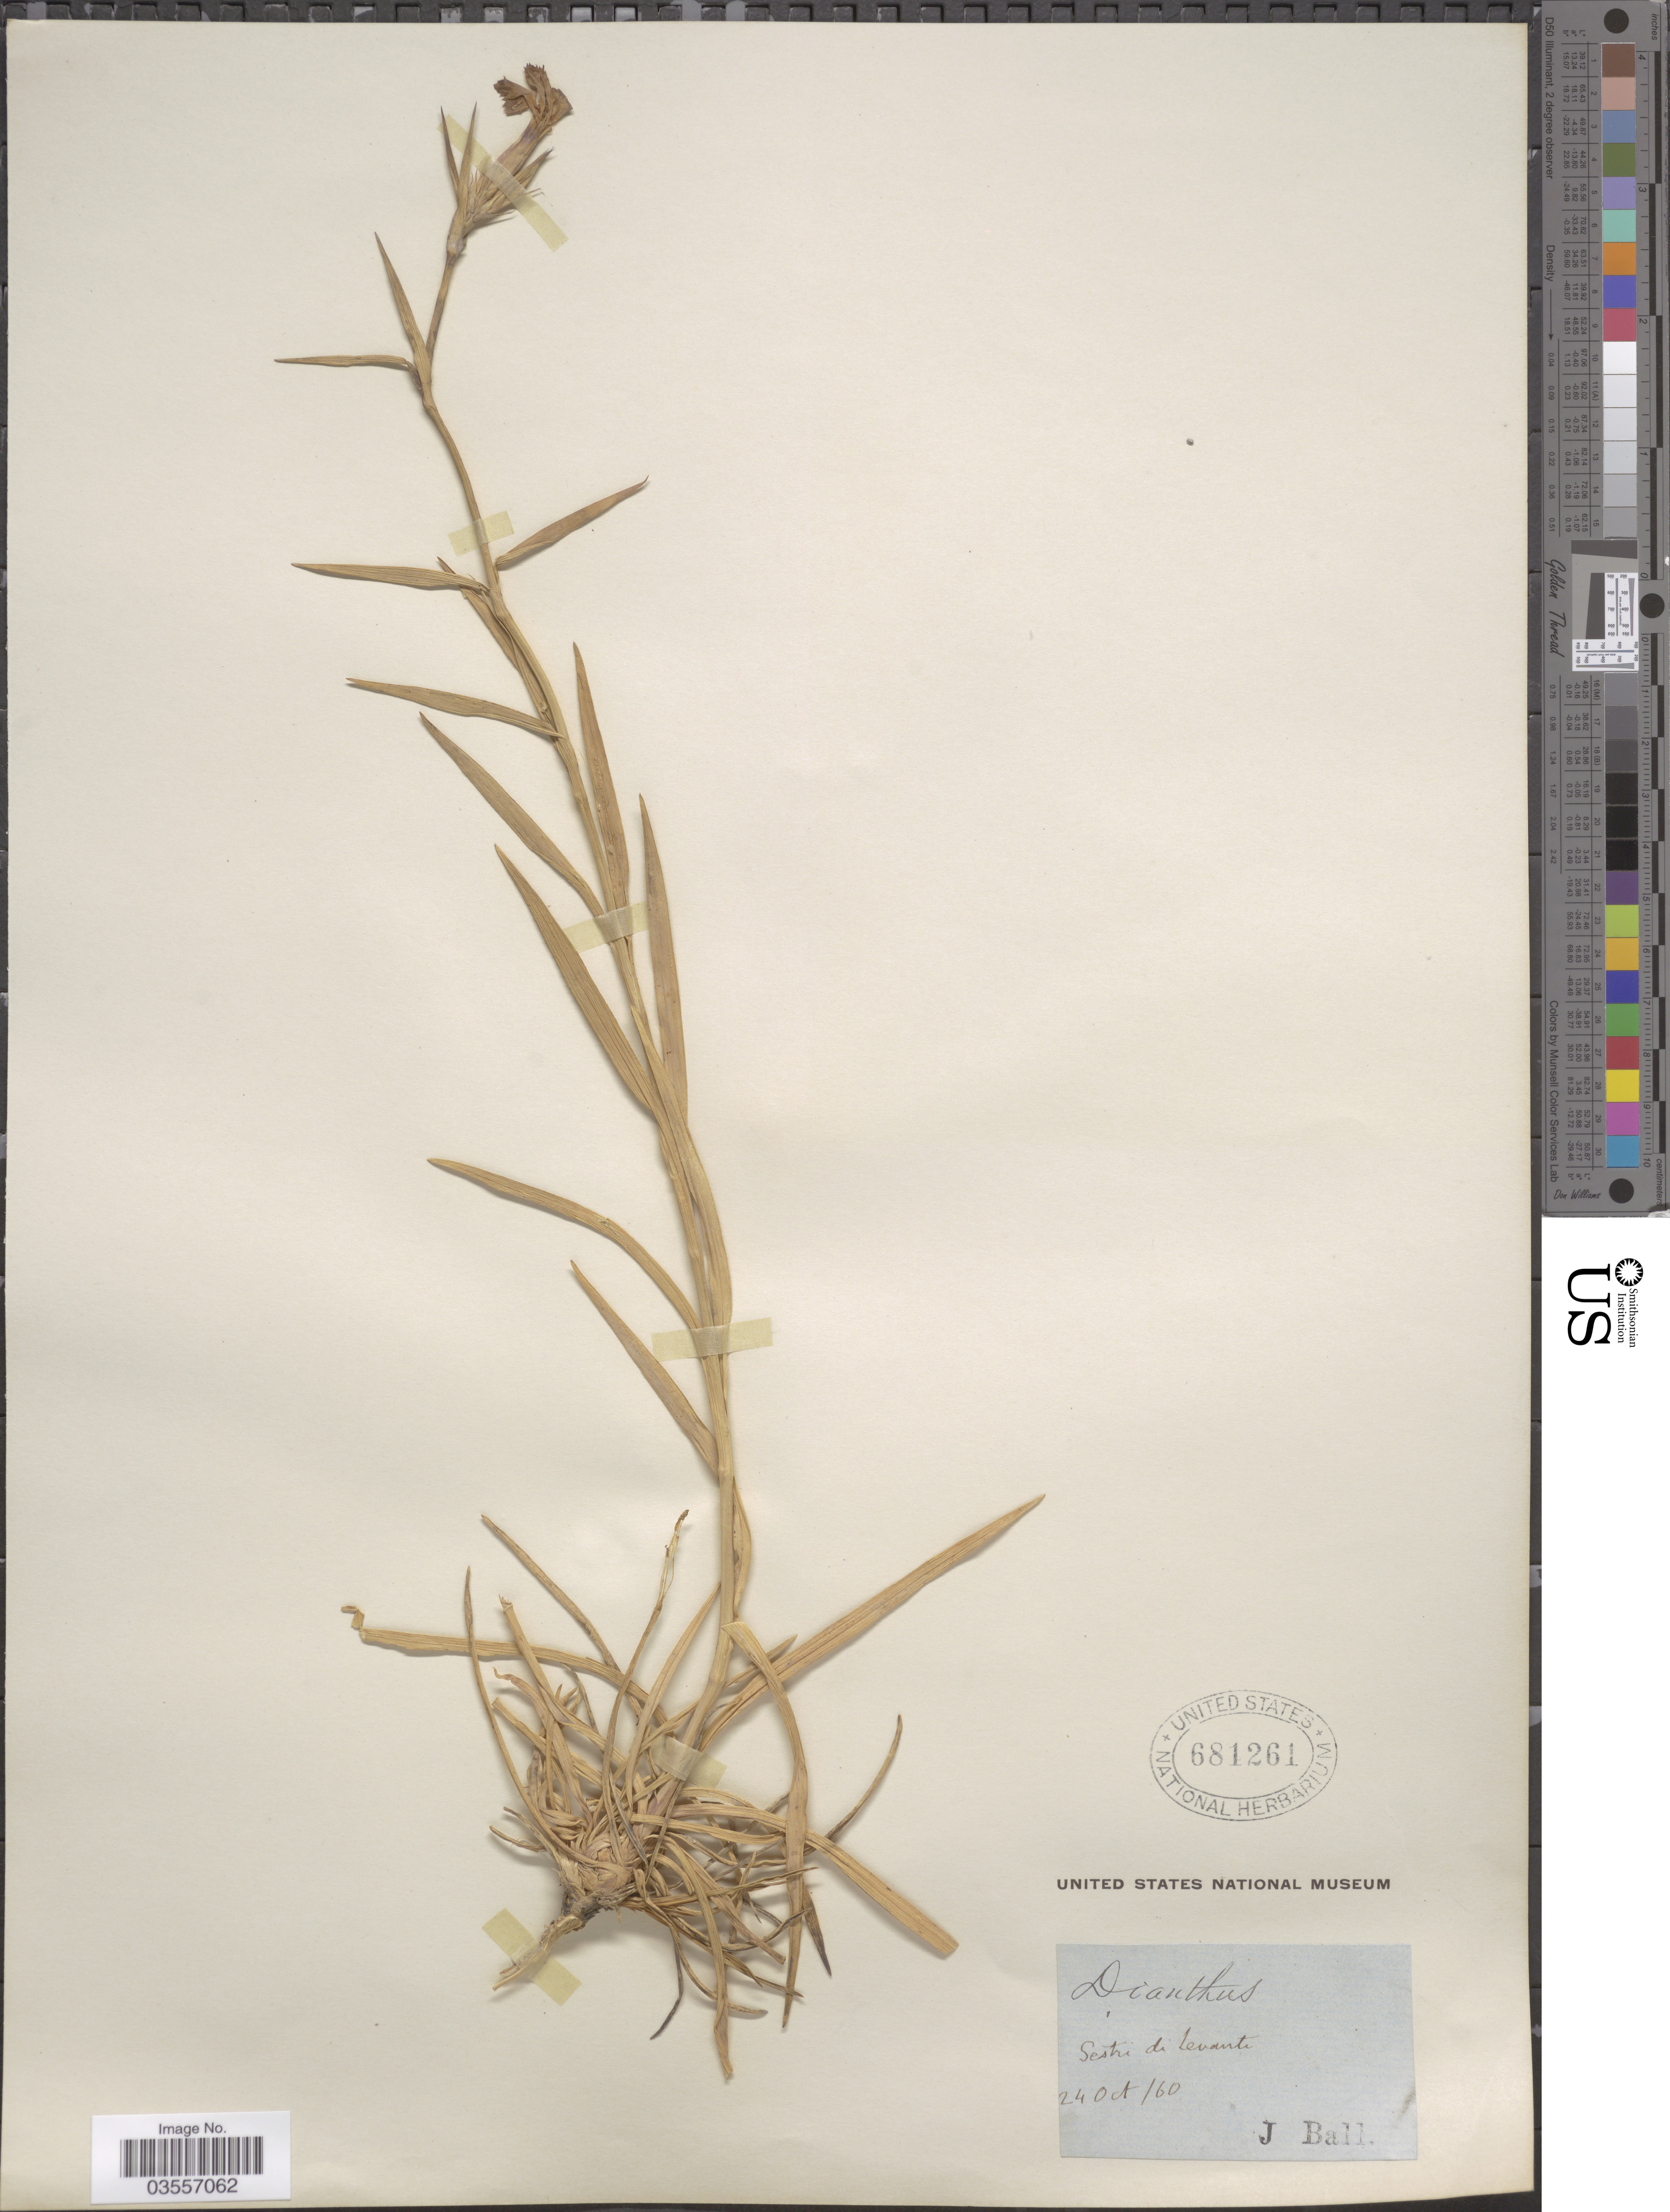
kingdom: Plantae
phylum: Tracheophyta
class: Magnoliopsida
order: Caryophyllales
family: Caryophyllaceae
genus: Dianthus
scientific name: Dianthus sp.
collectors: J. Ball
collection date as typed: Transcribed d/m/y: 24/10/60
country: Italy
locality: Sestri di Levante.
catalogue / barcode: US 681261